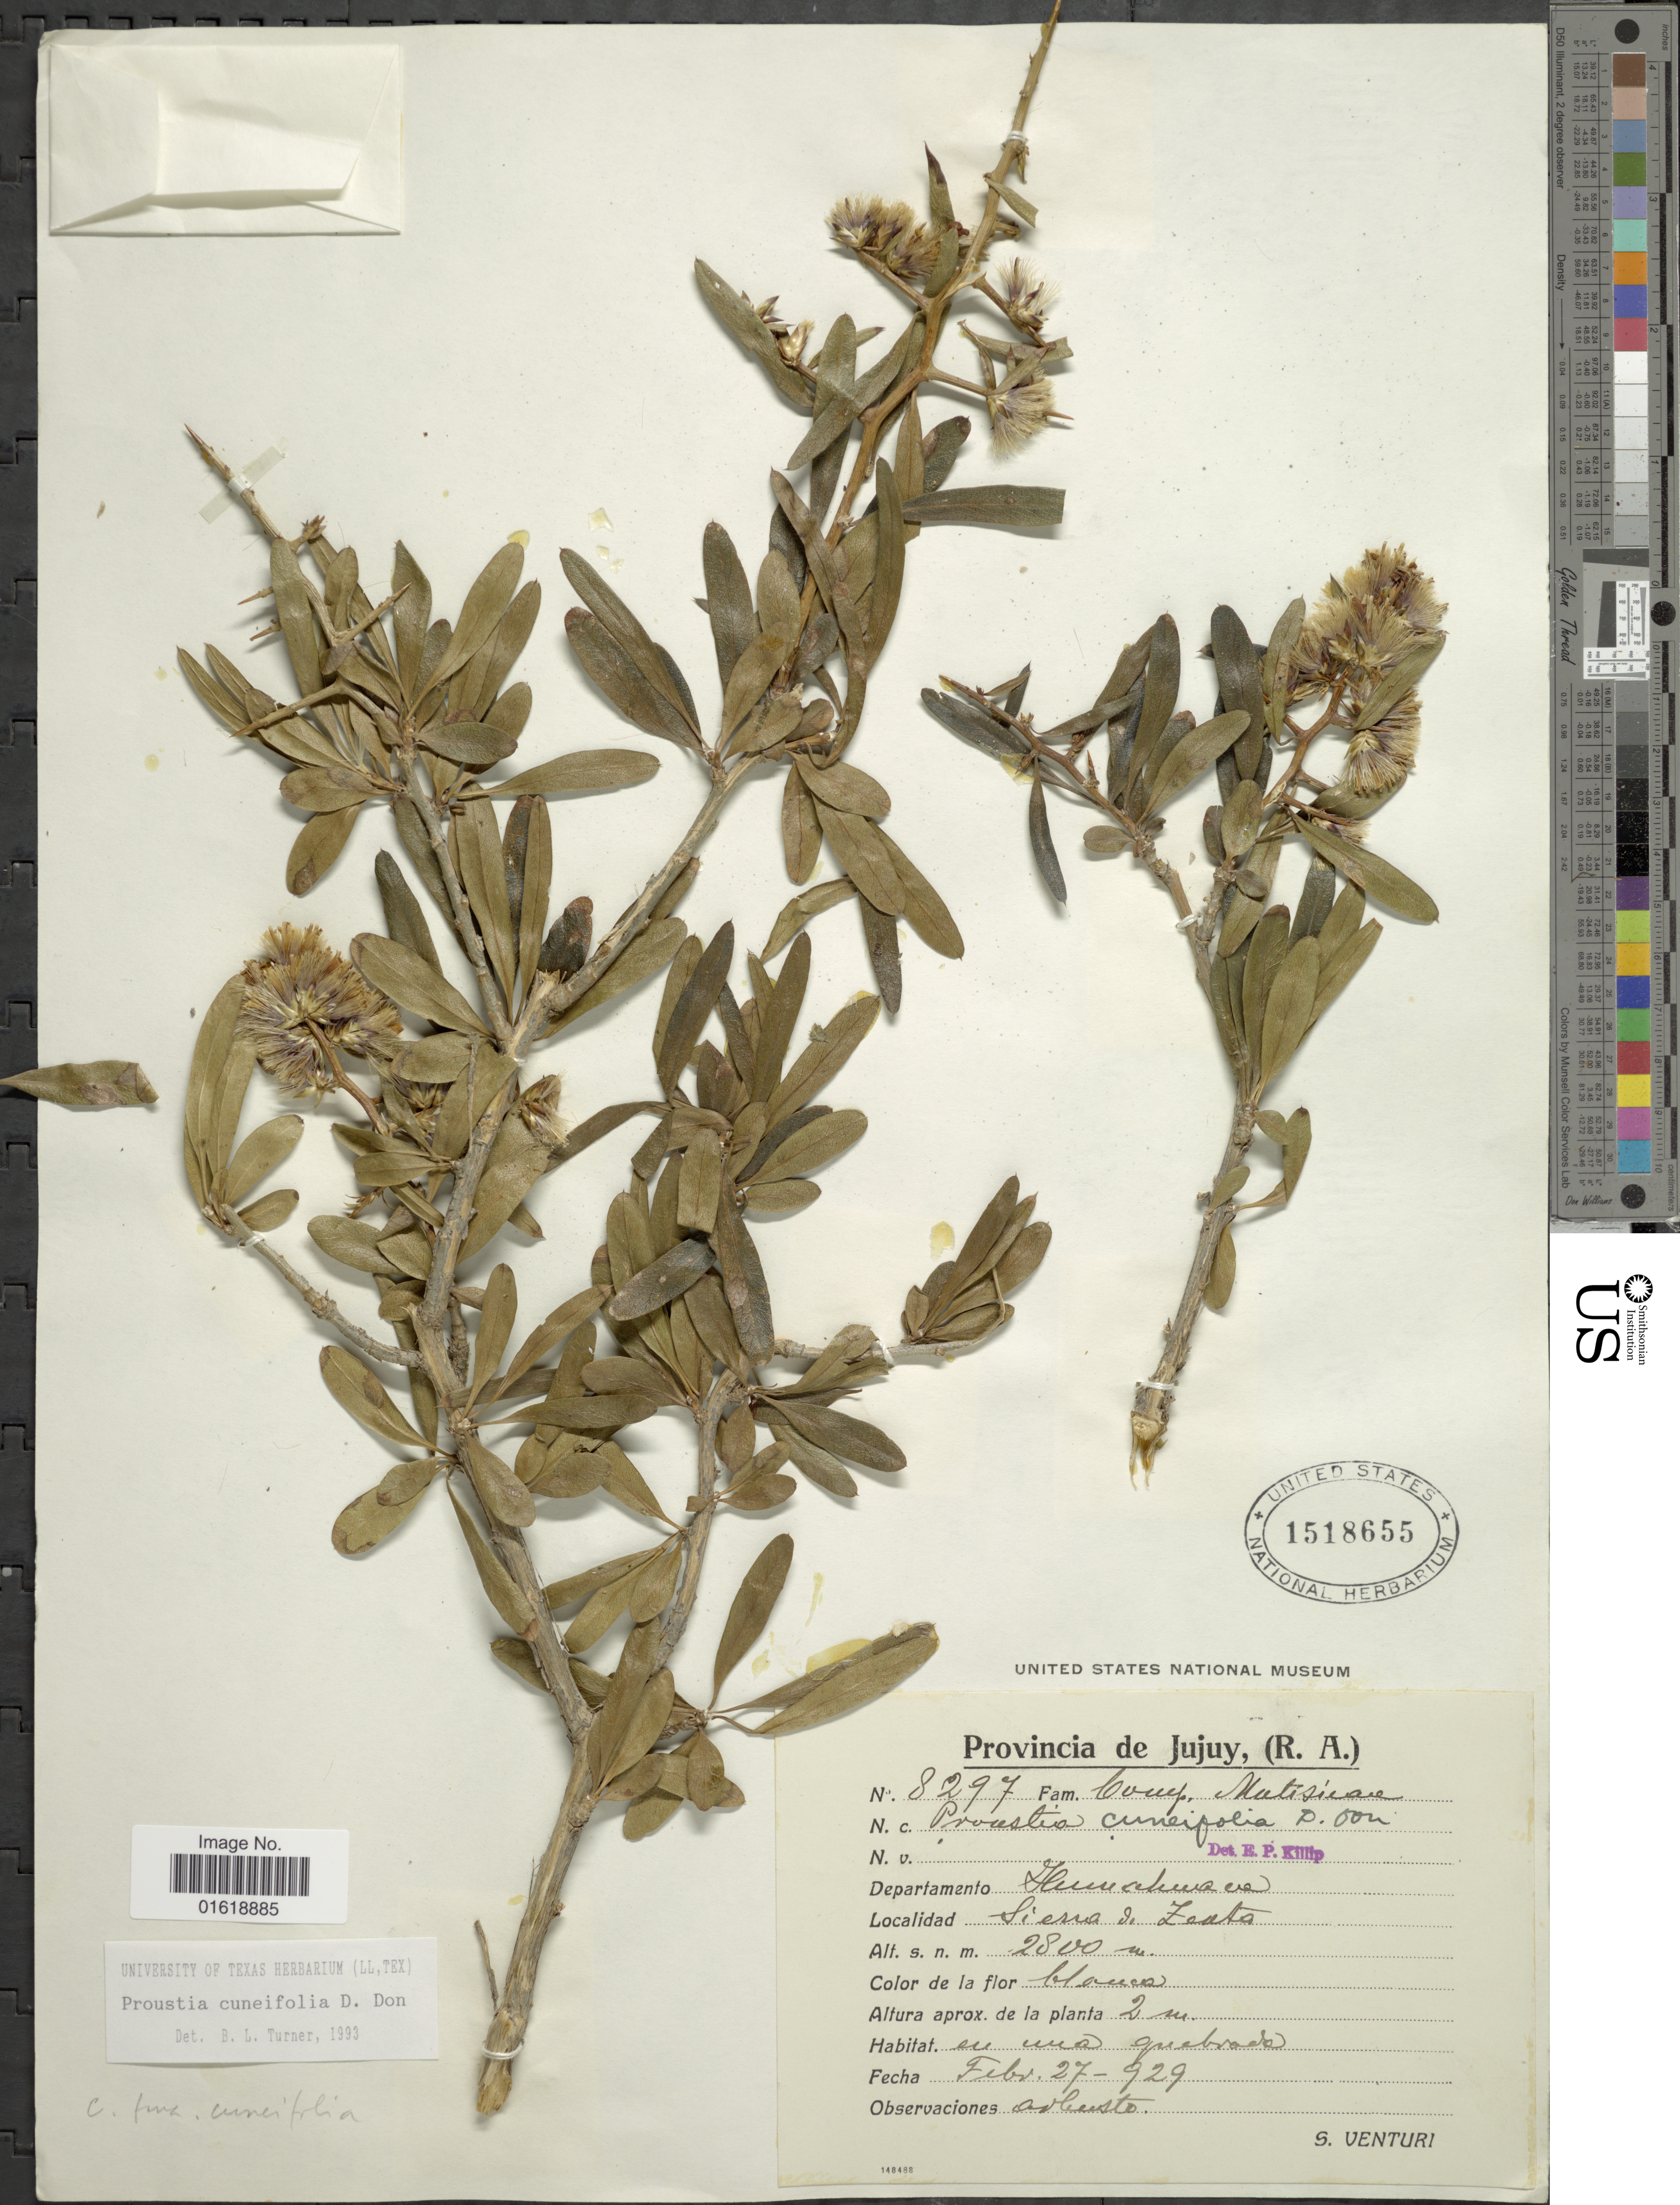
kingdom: Plantae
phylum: Tracheophyta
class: Magnoliopsida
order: Asterales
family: Asteraceae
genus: Proustia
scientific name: Proustia cuneifolia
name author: D. Don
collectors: S. Venturi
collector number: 8297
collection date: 1929-02-27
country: Argentina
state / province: Jujuy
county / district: Humahuaca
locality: Sierra de Zenta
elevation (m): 2800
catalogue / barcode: US 1518655